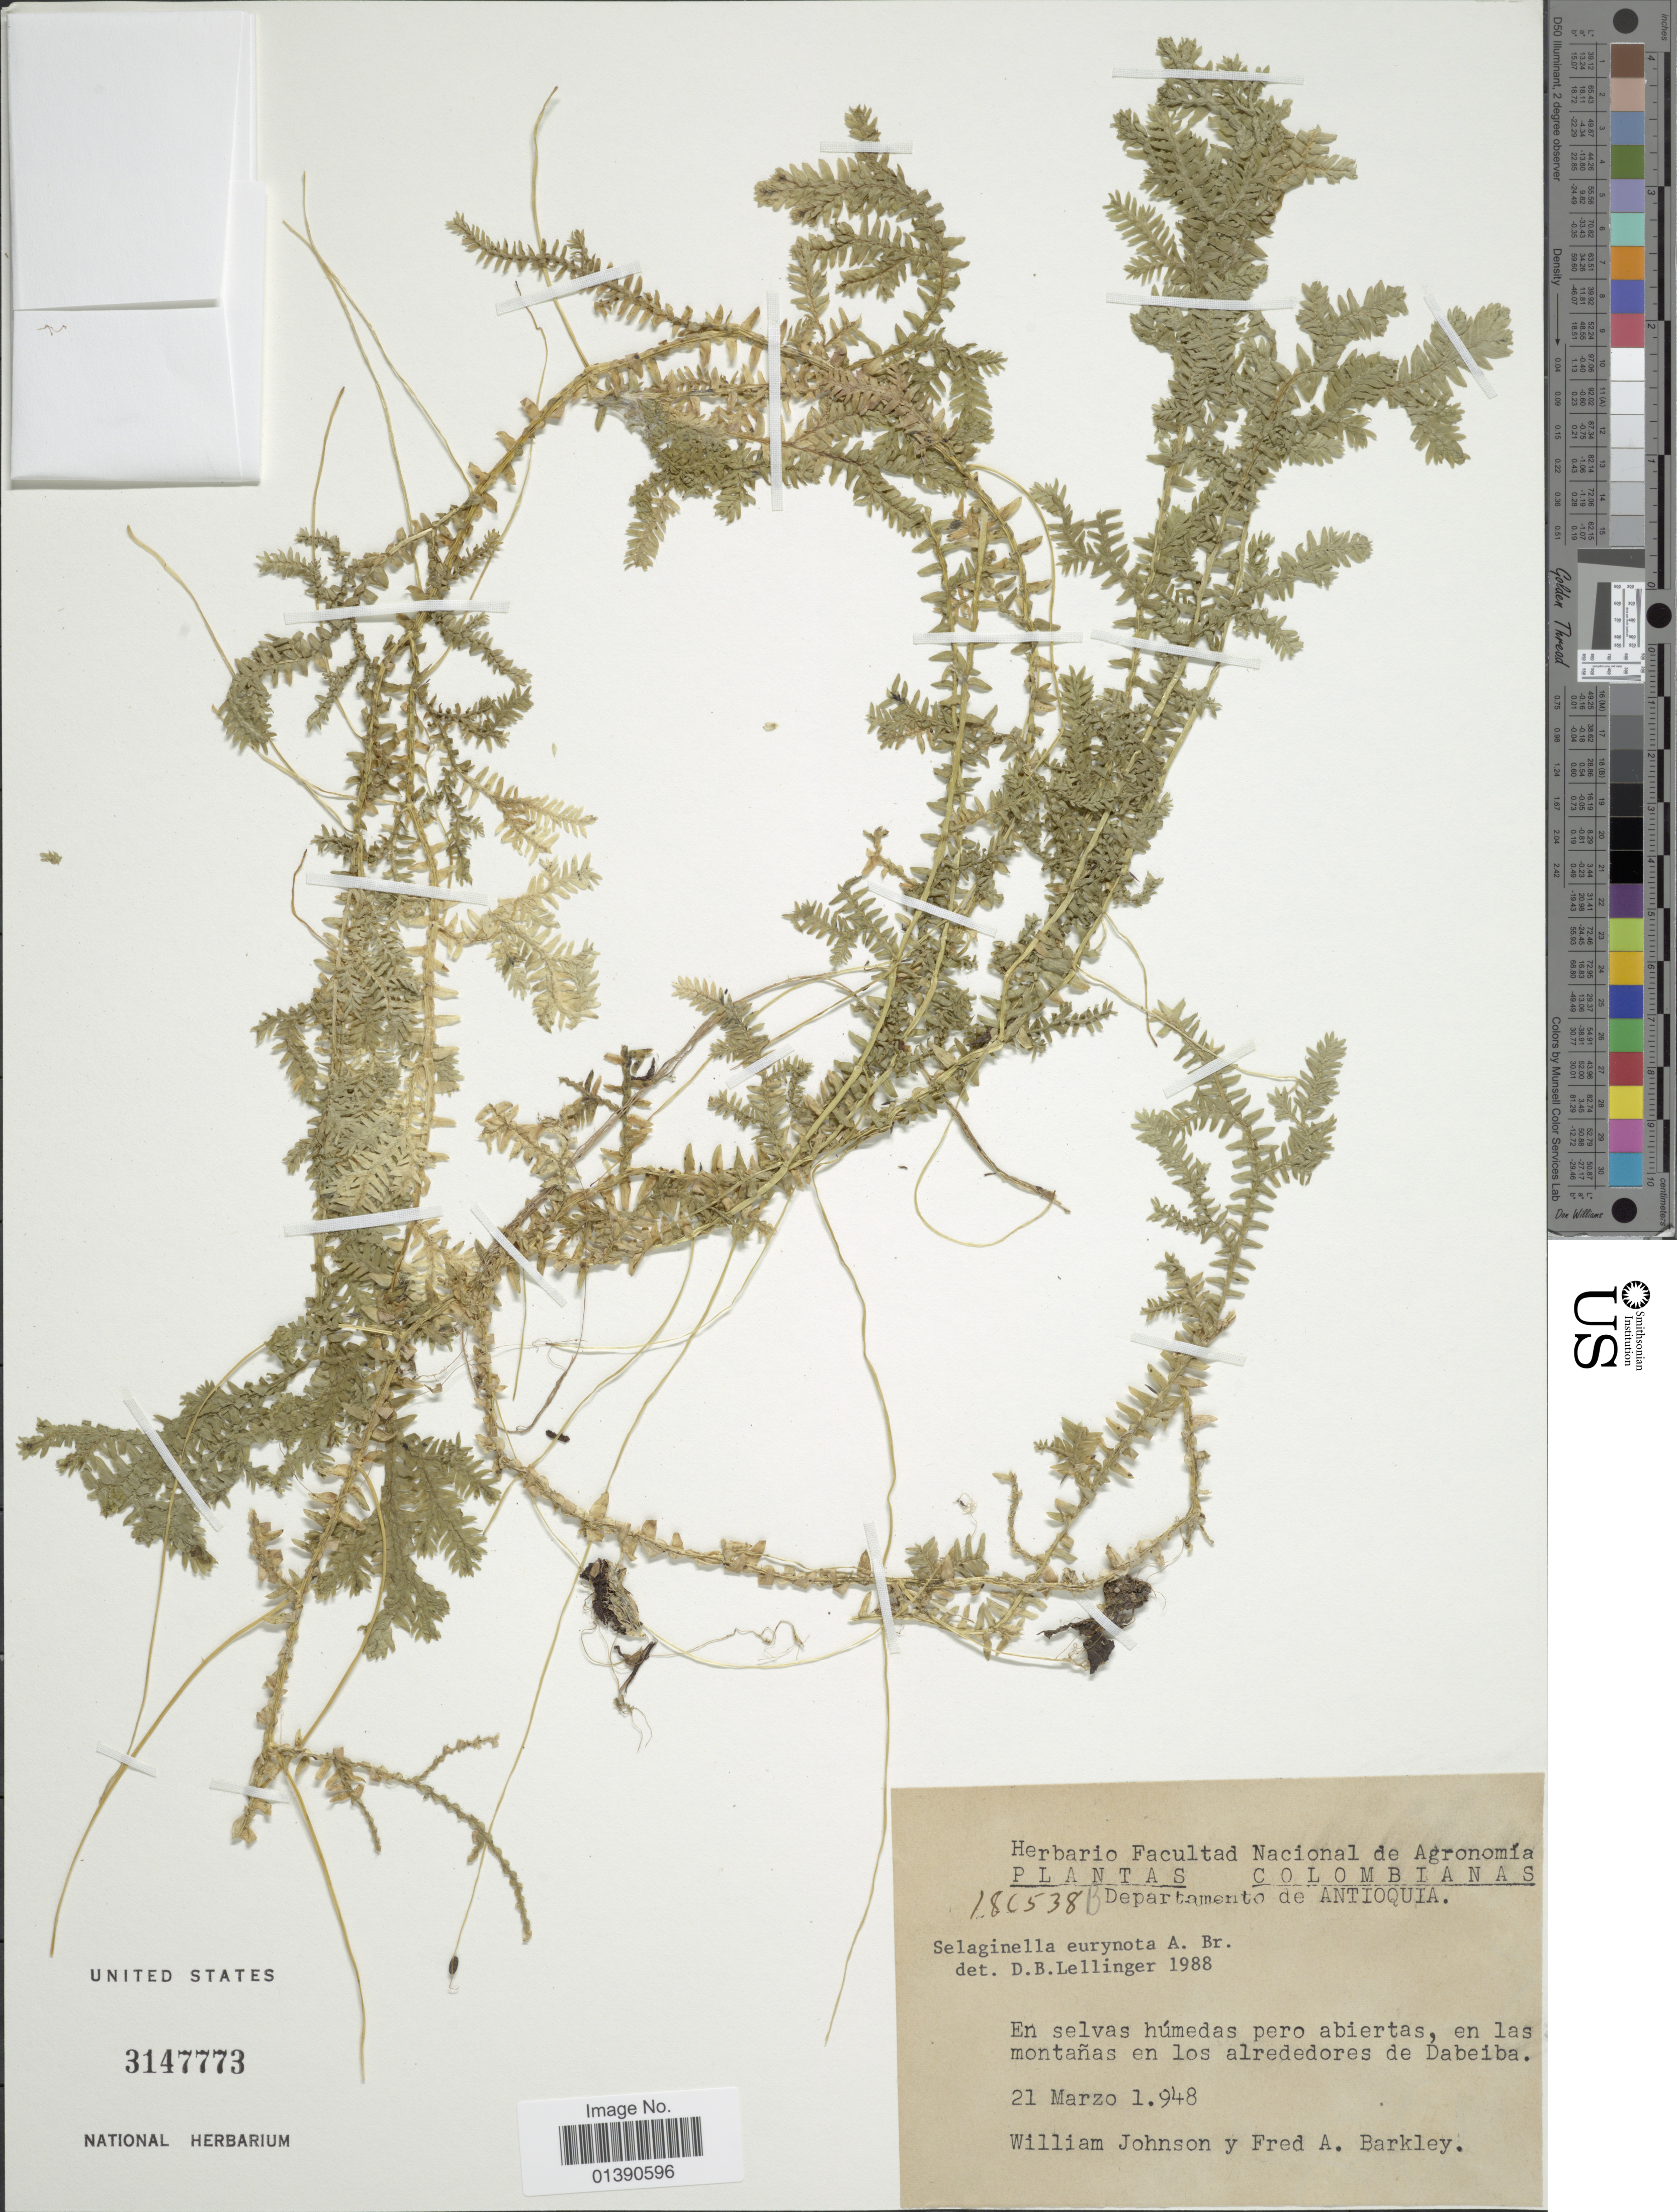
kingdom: Plantae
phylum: Tracheophyta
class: Lycopodiopsida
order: Selaginellales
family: Selaginellaceae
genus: Selaginella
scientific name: Selaginella eurynota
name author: A. Braun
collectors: W. M. Johnson & F. A. Barkley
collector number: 180538B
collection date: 1948-03-21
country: Colombia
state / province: Antioquia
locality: En selvas húmedas pero abiertas, en las montañas en los alrededores de Dabeiba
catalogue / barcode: US 3147773